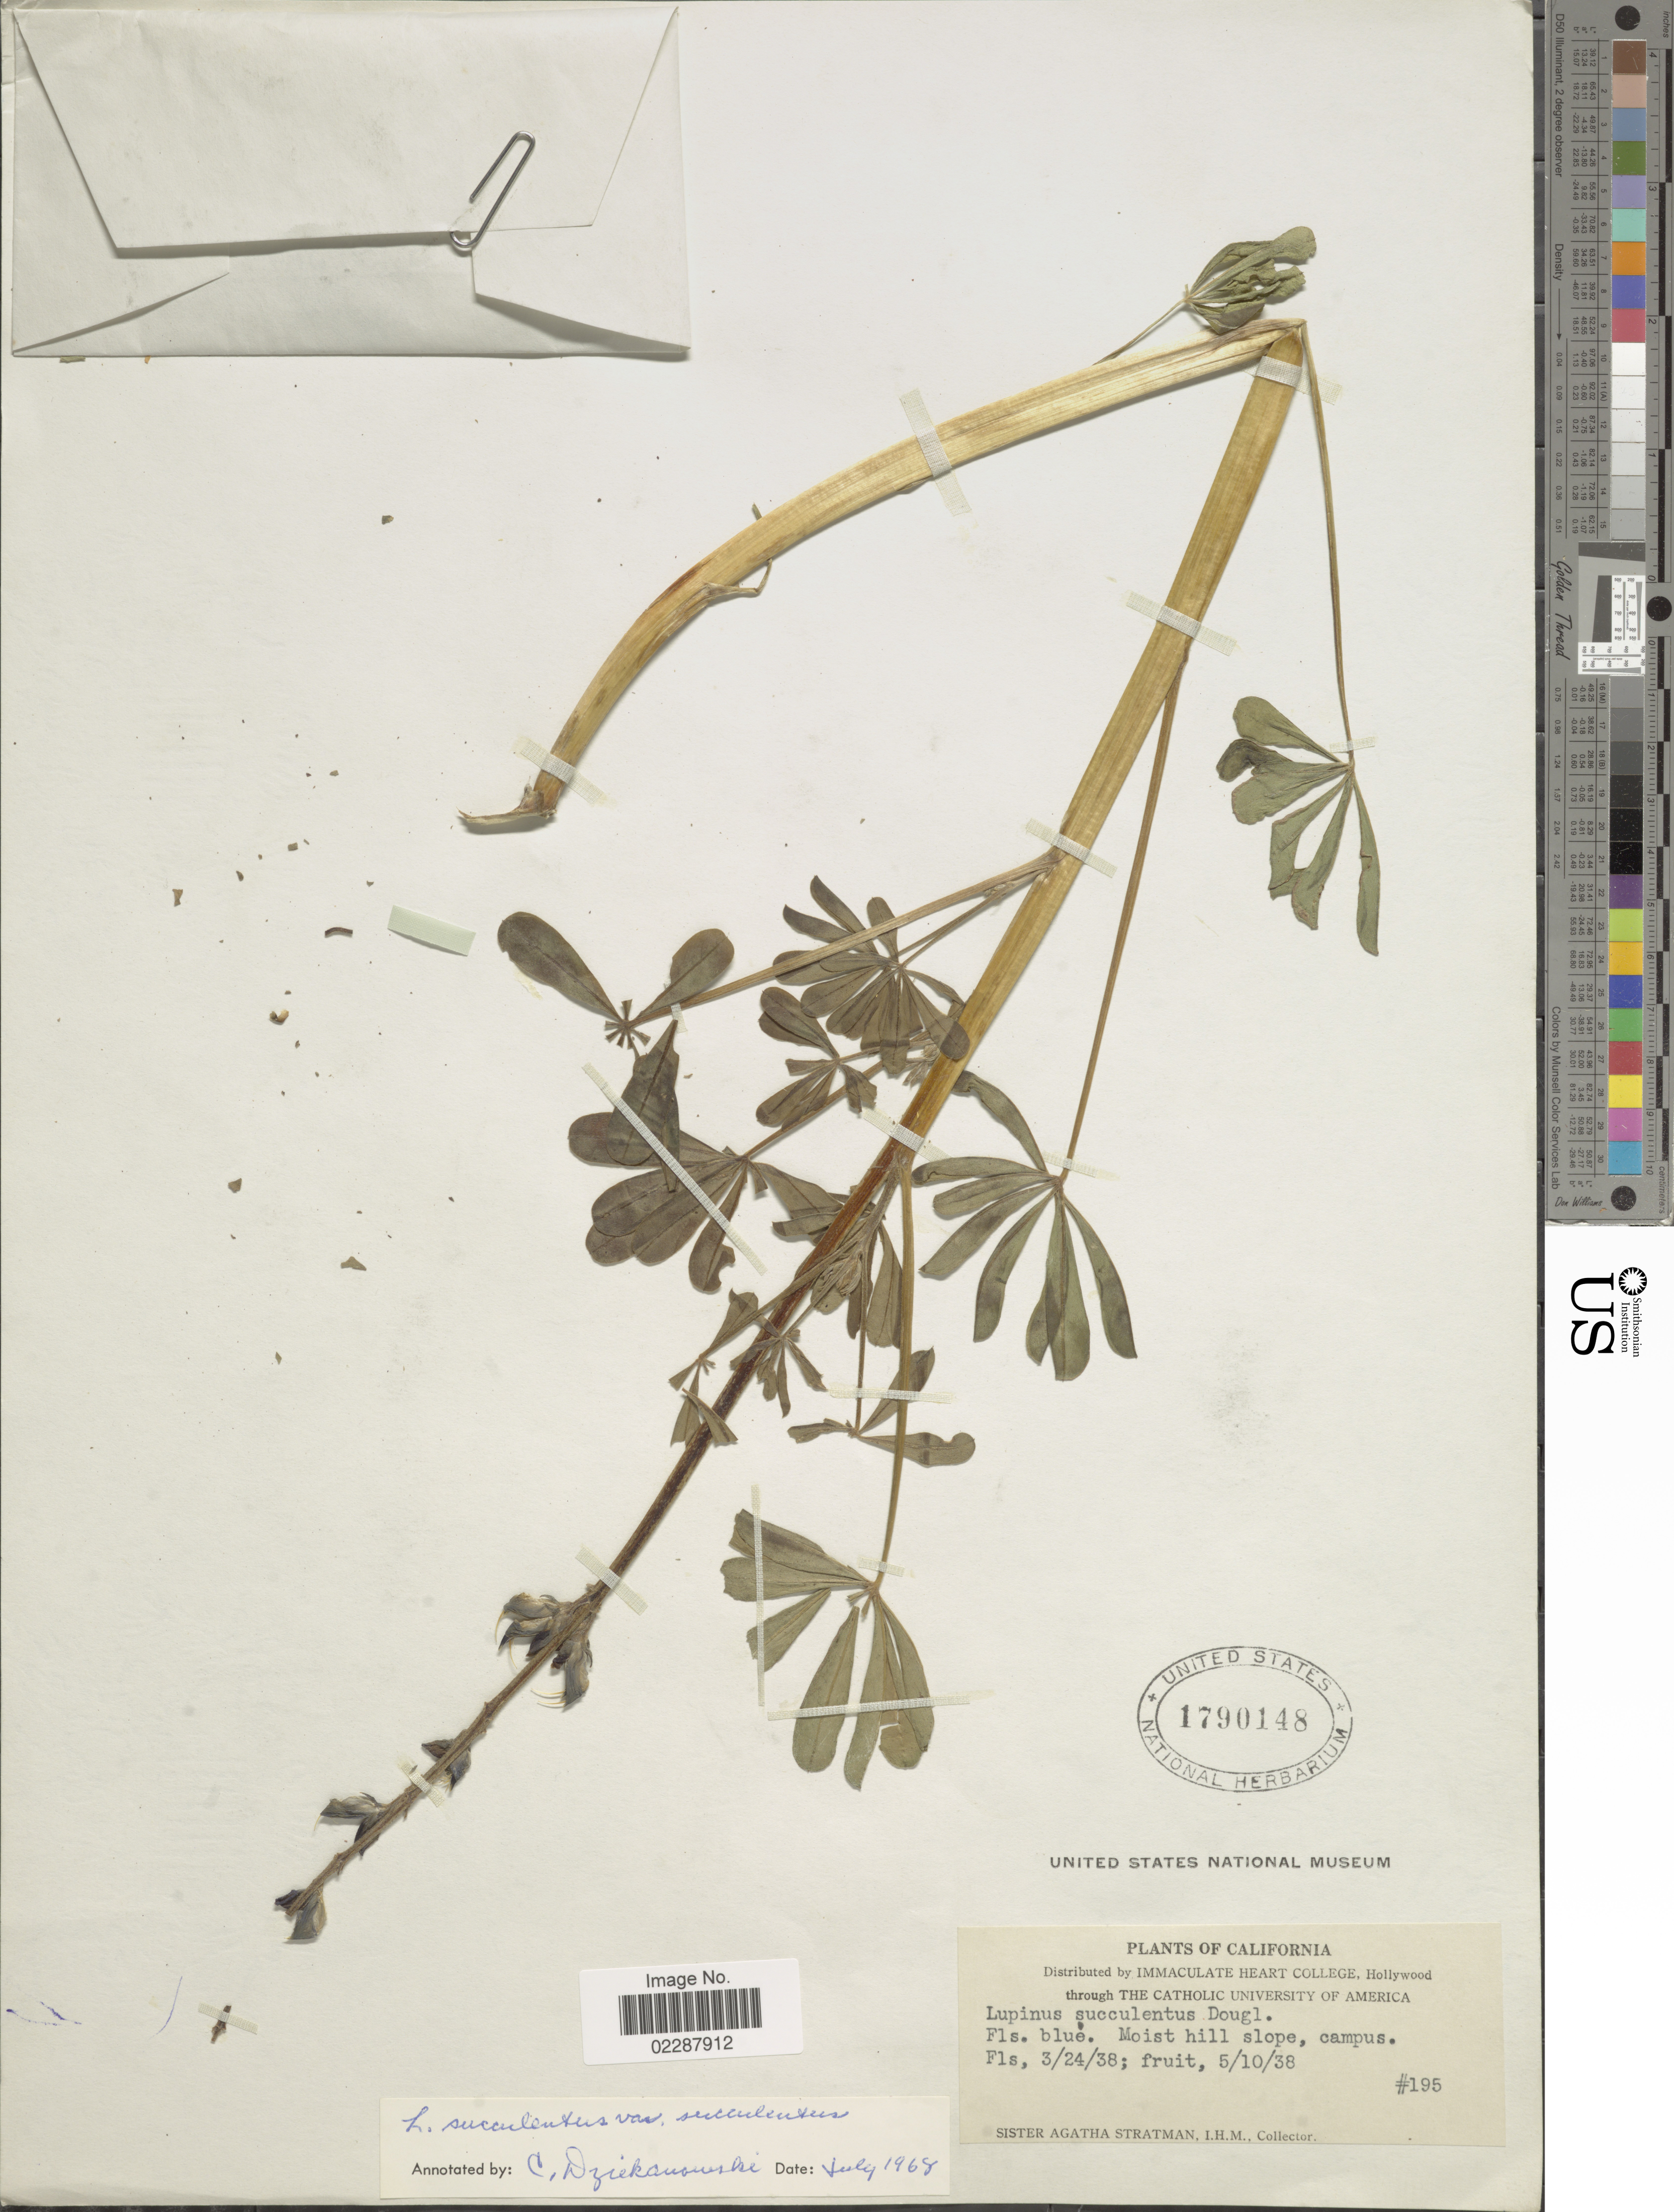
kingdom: Plantae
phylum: Tracheophyta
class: Magnoliopsida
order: Fabales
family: Fabaceae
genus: Lupinus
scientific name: Lupinus succulentus var. succulentus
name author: Douglas ex K. Koch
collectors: A. Stratman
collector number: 195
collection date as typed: Transcribed d/m/y: 10/5/38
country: United States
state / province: California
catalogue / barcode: US 1790148